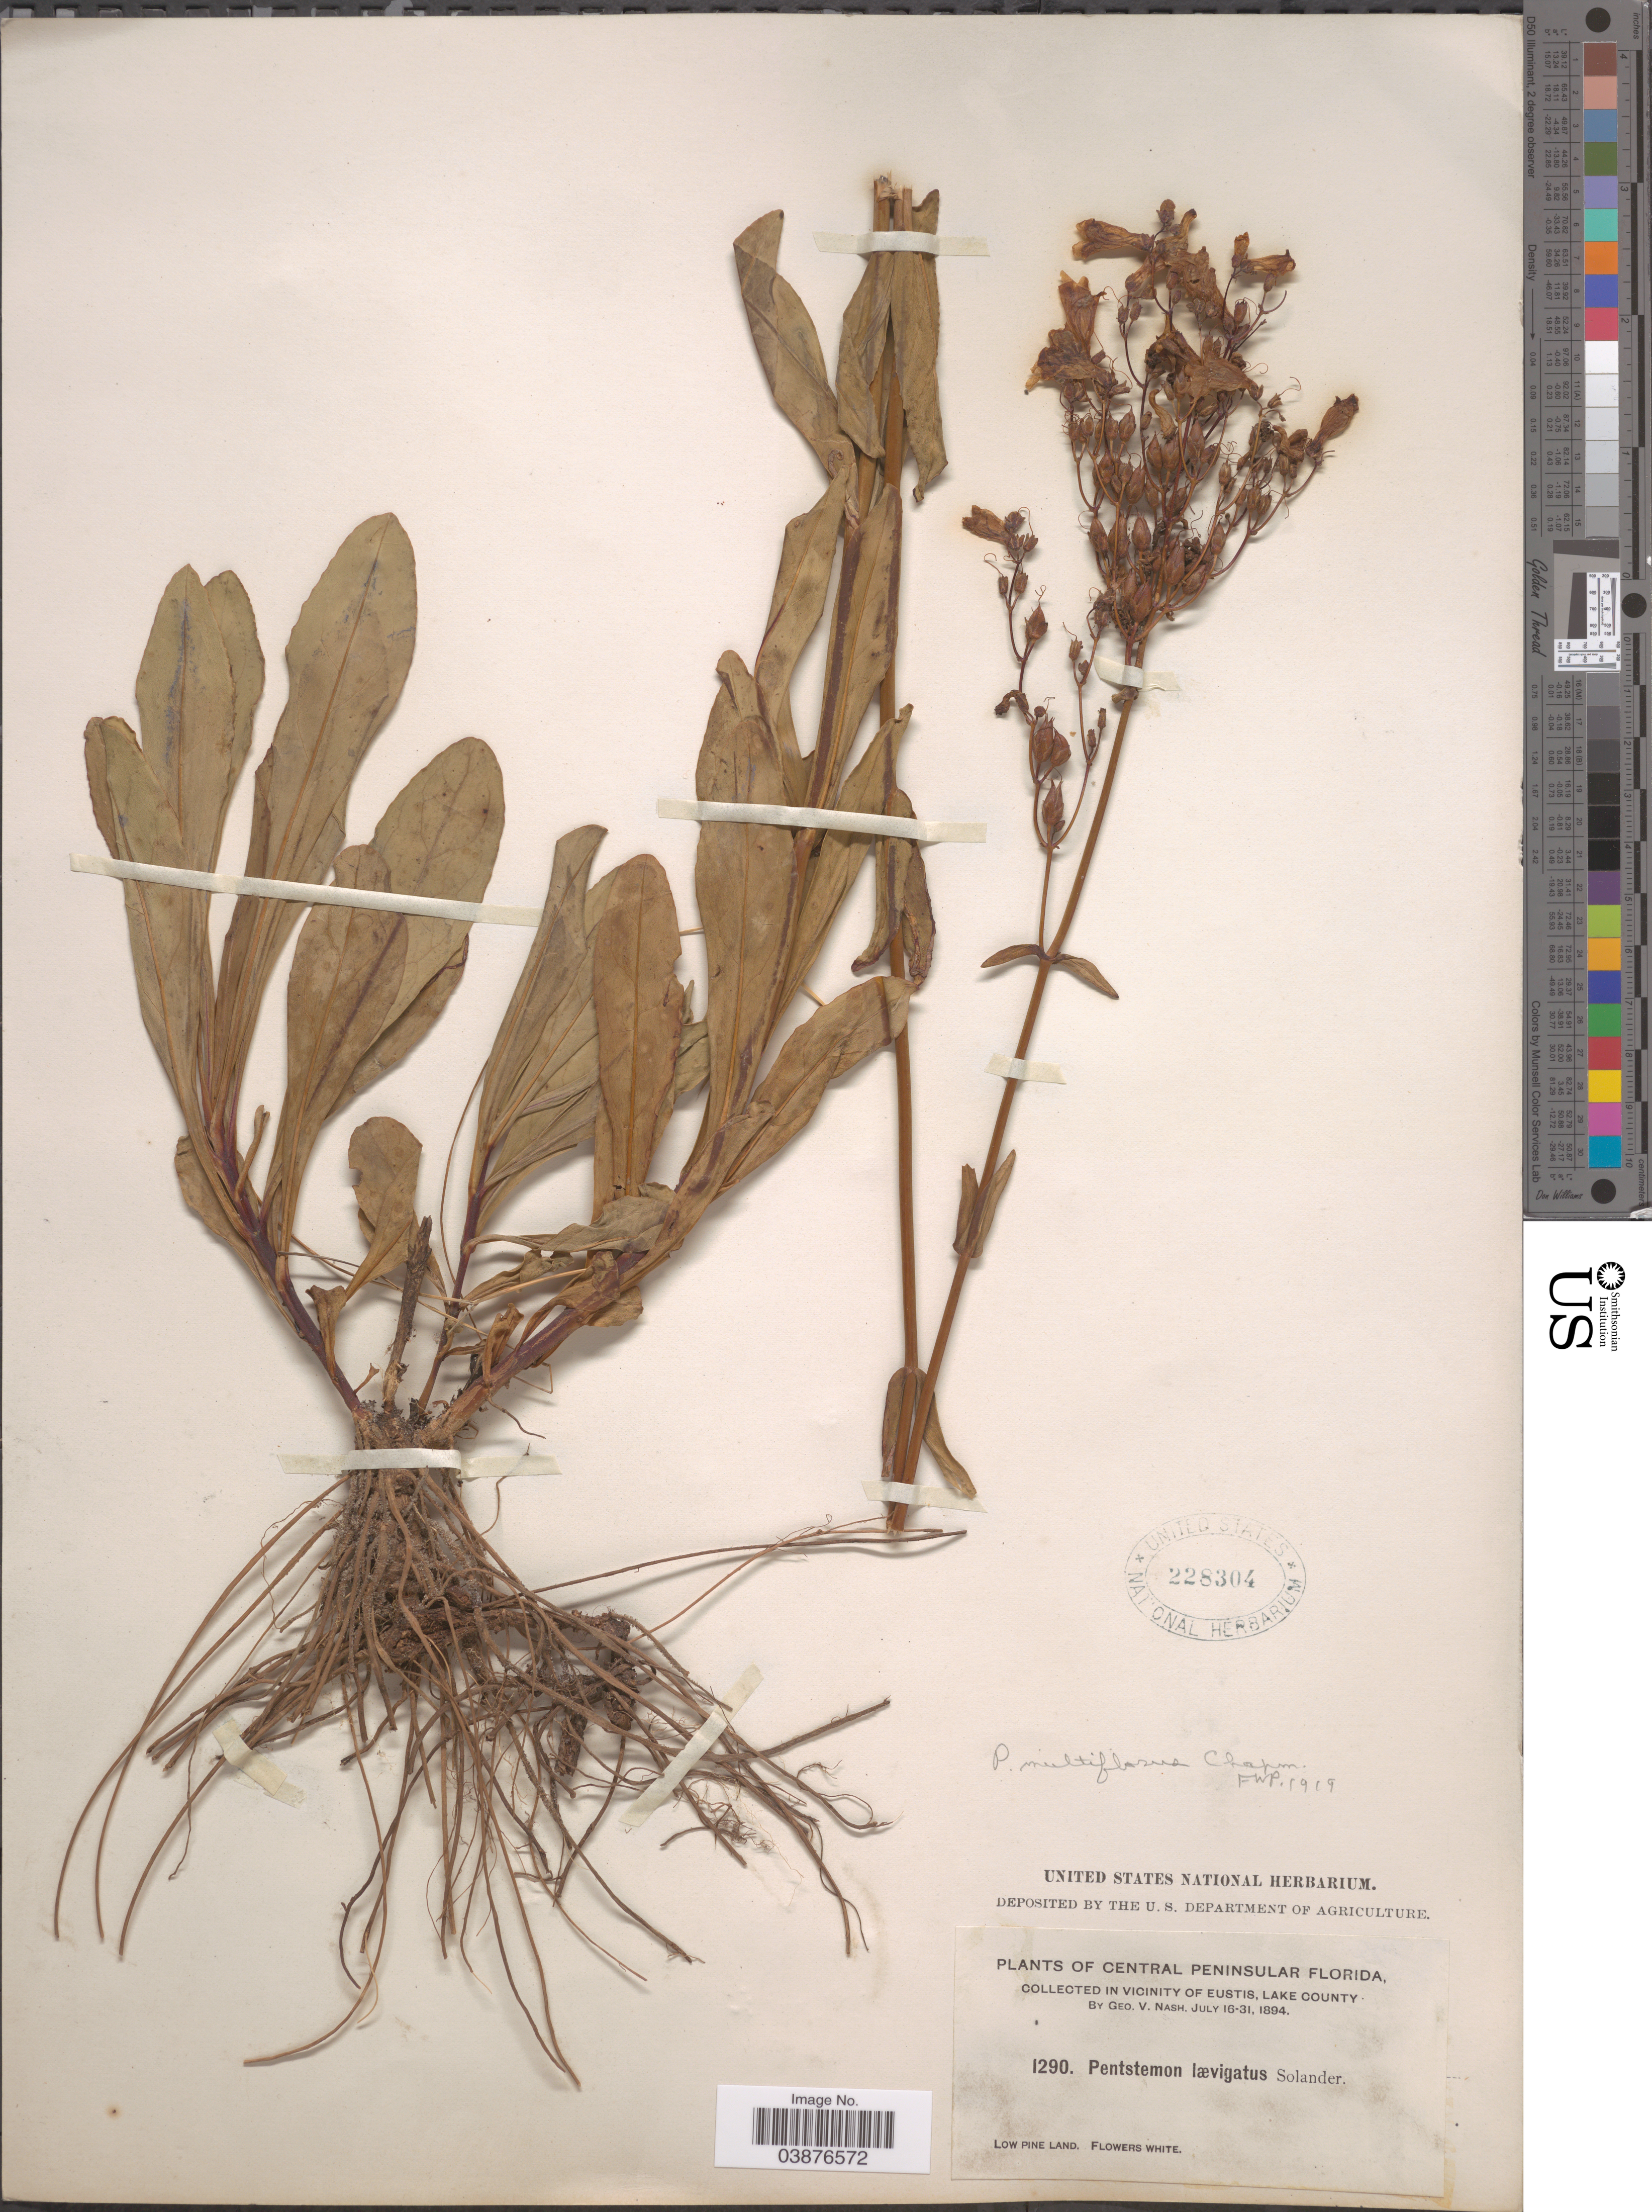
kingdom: Plantae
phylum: Tracheophyta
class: Magnoliopsida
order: Lamiales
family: Plantaginaceae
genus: Penstemon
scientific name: Penstemon multiflorus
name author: Chapm. in Small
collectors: G. V. Nash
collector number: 1290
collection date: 1894-07-16/1894-07-31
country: United States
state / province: Florida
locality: Central Peninsular Florida. In vicinity of Eustis, Lake County.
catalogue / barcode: US 228304